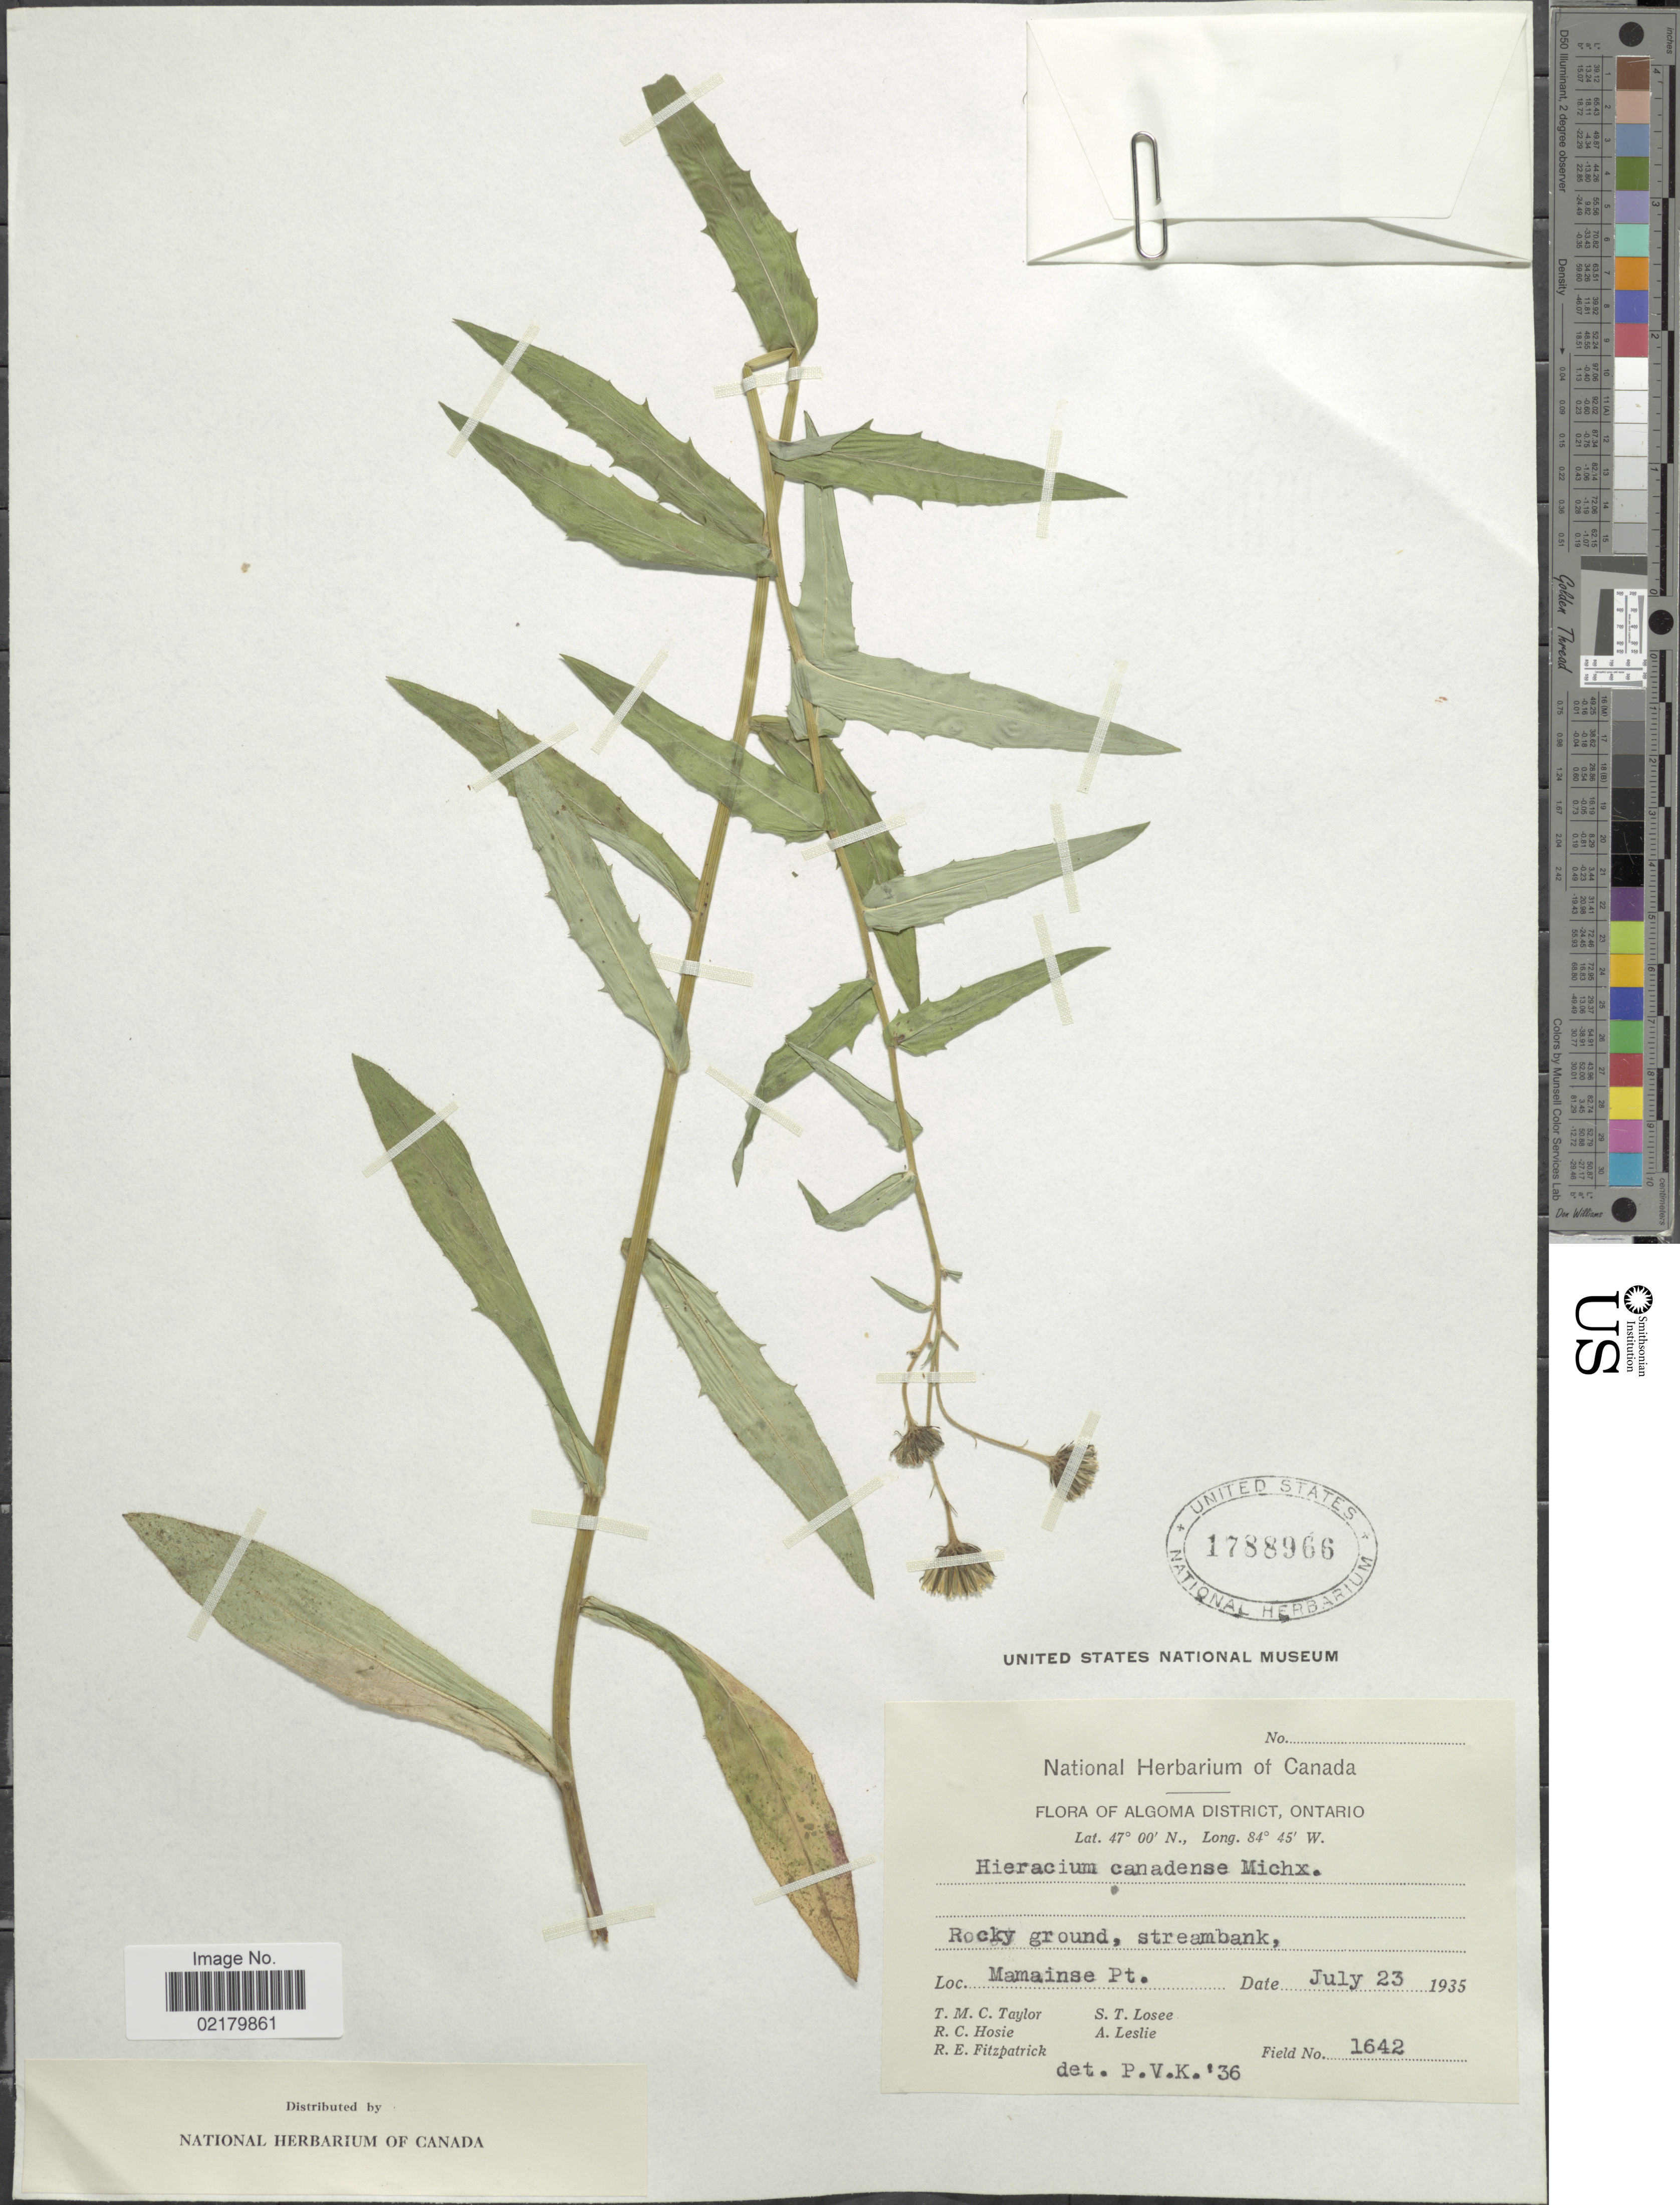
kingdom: Plantae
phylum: Tracheophyta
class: Magnoliopsida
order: Asterales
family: Asteraceae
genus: Hieracium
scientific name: Hieracium canadense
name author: Michx.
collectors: T. M. C. Taylor, R. Hosie, R. Fitzpatrick, S. Losee & A. Leslie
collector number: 1642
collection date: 1935-07-23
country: Canada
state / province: Ontario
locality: Algoma District, Rocky ground, streambank, Mamainse Pt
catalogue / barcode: US 1788966